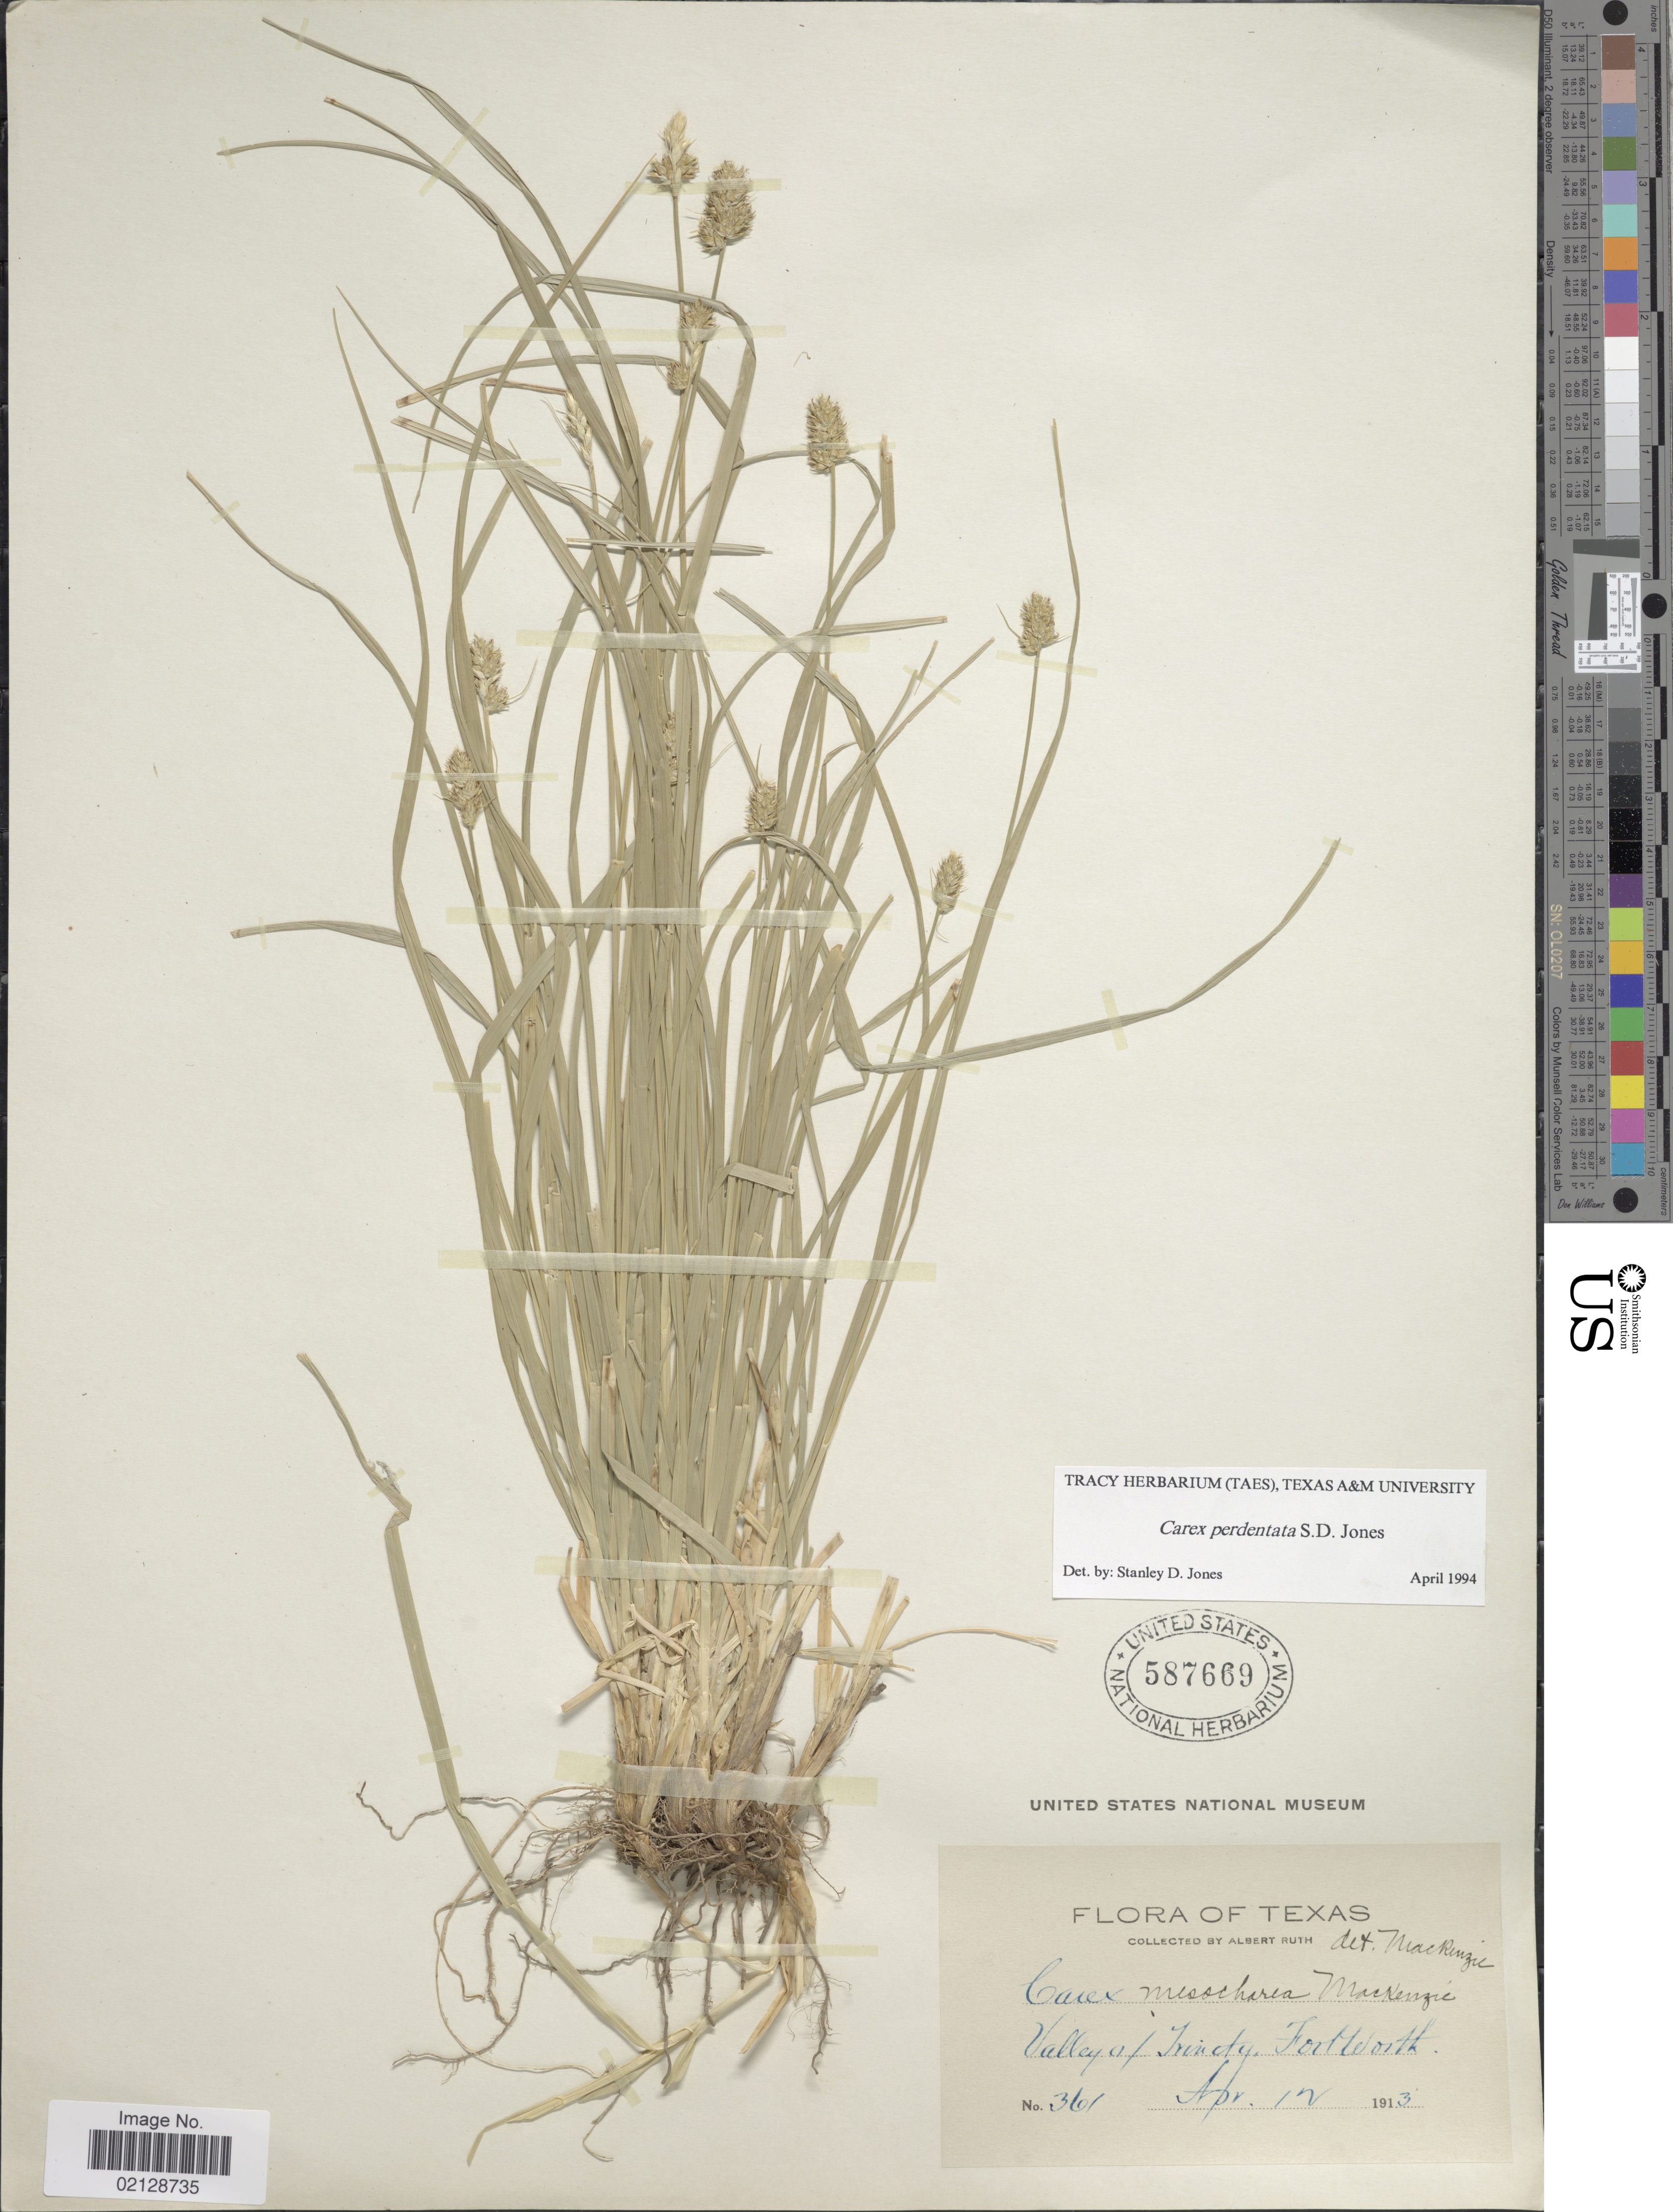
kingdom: Plantae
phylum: Tracheophyta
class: Liliopsida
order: Poales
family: Cyperaceae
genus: Carex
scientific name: Carex perdentata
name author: S.D. Jones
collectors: A. Ruth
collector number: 361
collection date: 1913-04-12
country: United States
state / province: Texas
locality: Valley of Trinity, Fort Worth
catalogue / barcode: US 587669